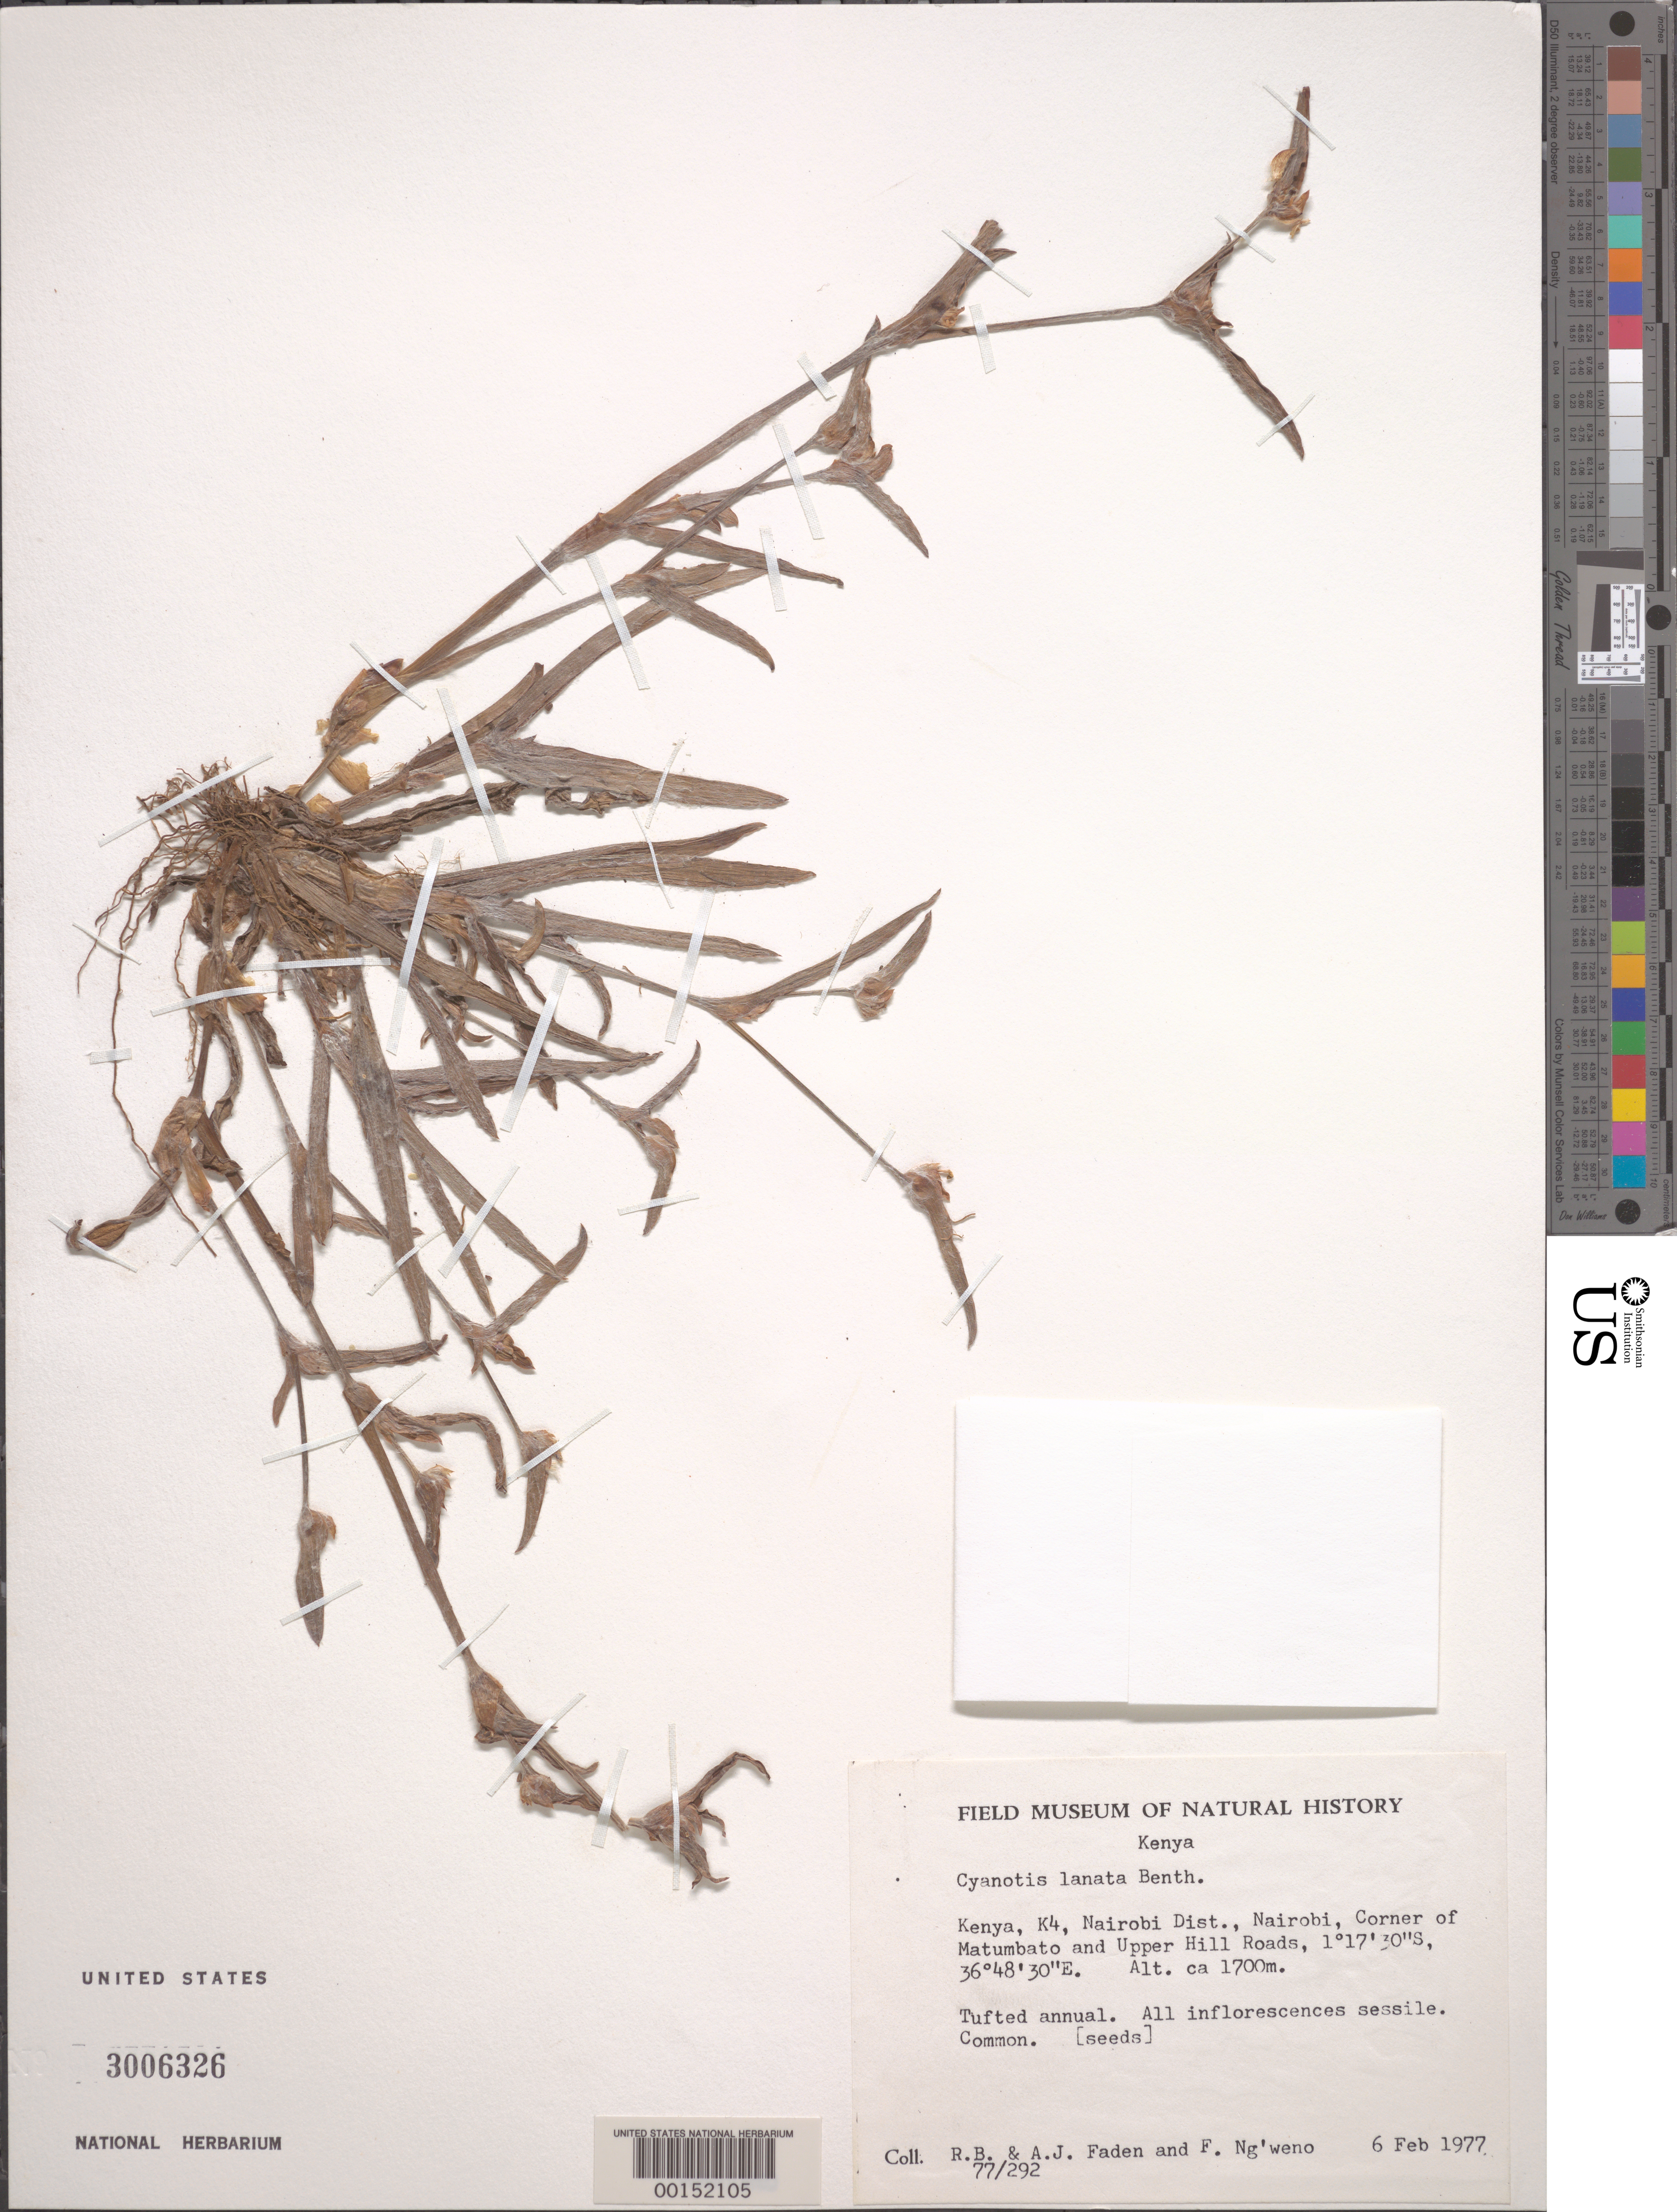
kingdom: Plantae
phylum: Tracheophyta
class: Liliopsida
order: Commelinales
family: Commelinaceae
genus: Cyanotis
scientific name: Cyanotis lanata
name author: Benth.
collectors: R. B. Faden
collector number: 77/292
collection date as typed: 06 Feb 1977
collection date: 1977-02-06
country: Kenya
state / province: Nairobi Area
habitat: Roadside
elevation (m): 1700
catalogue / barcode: US 3006326